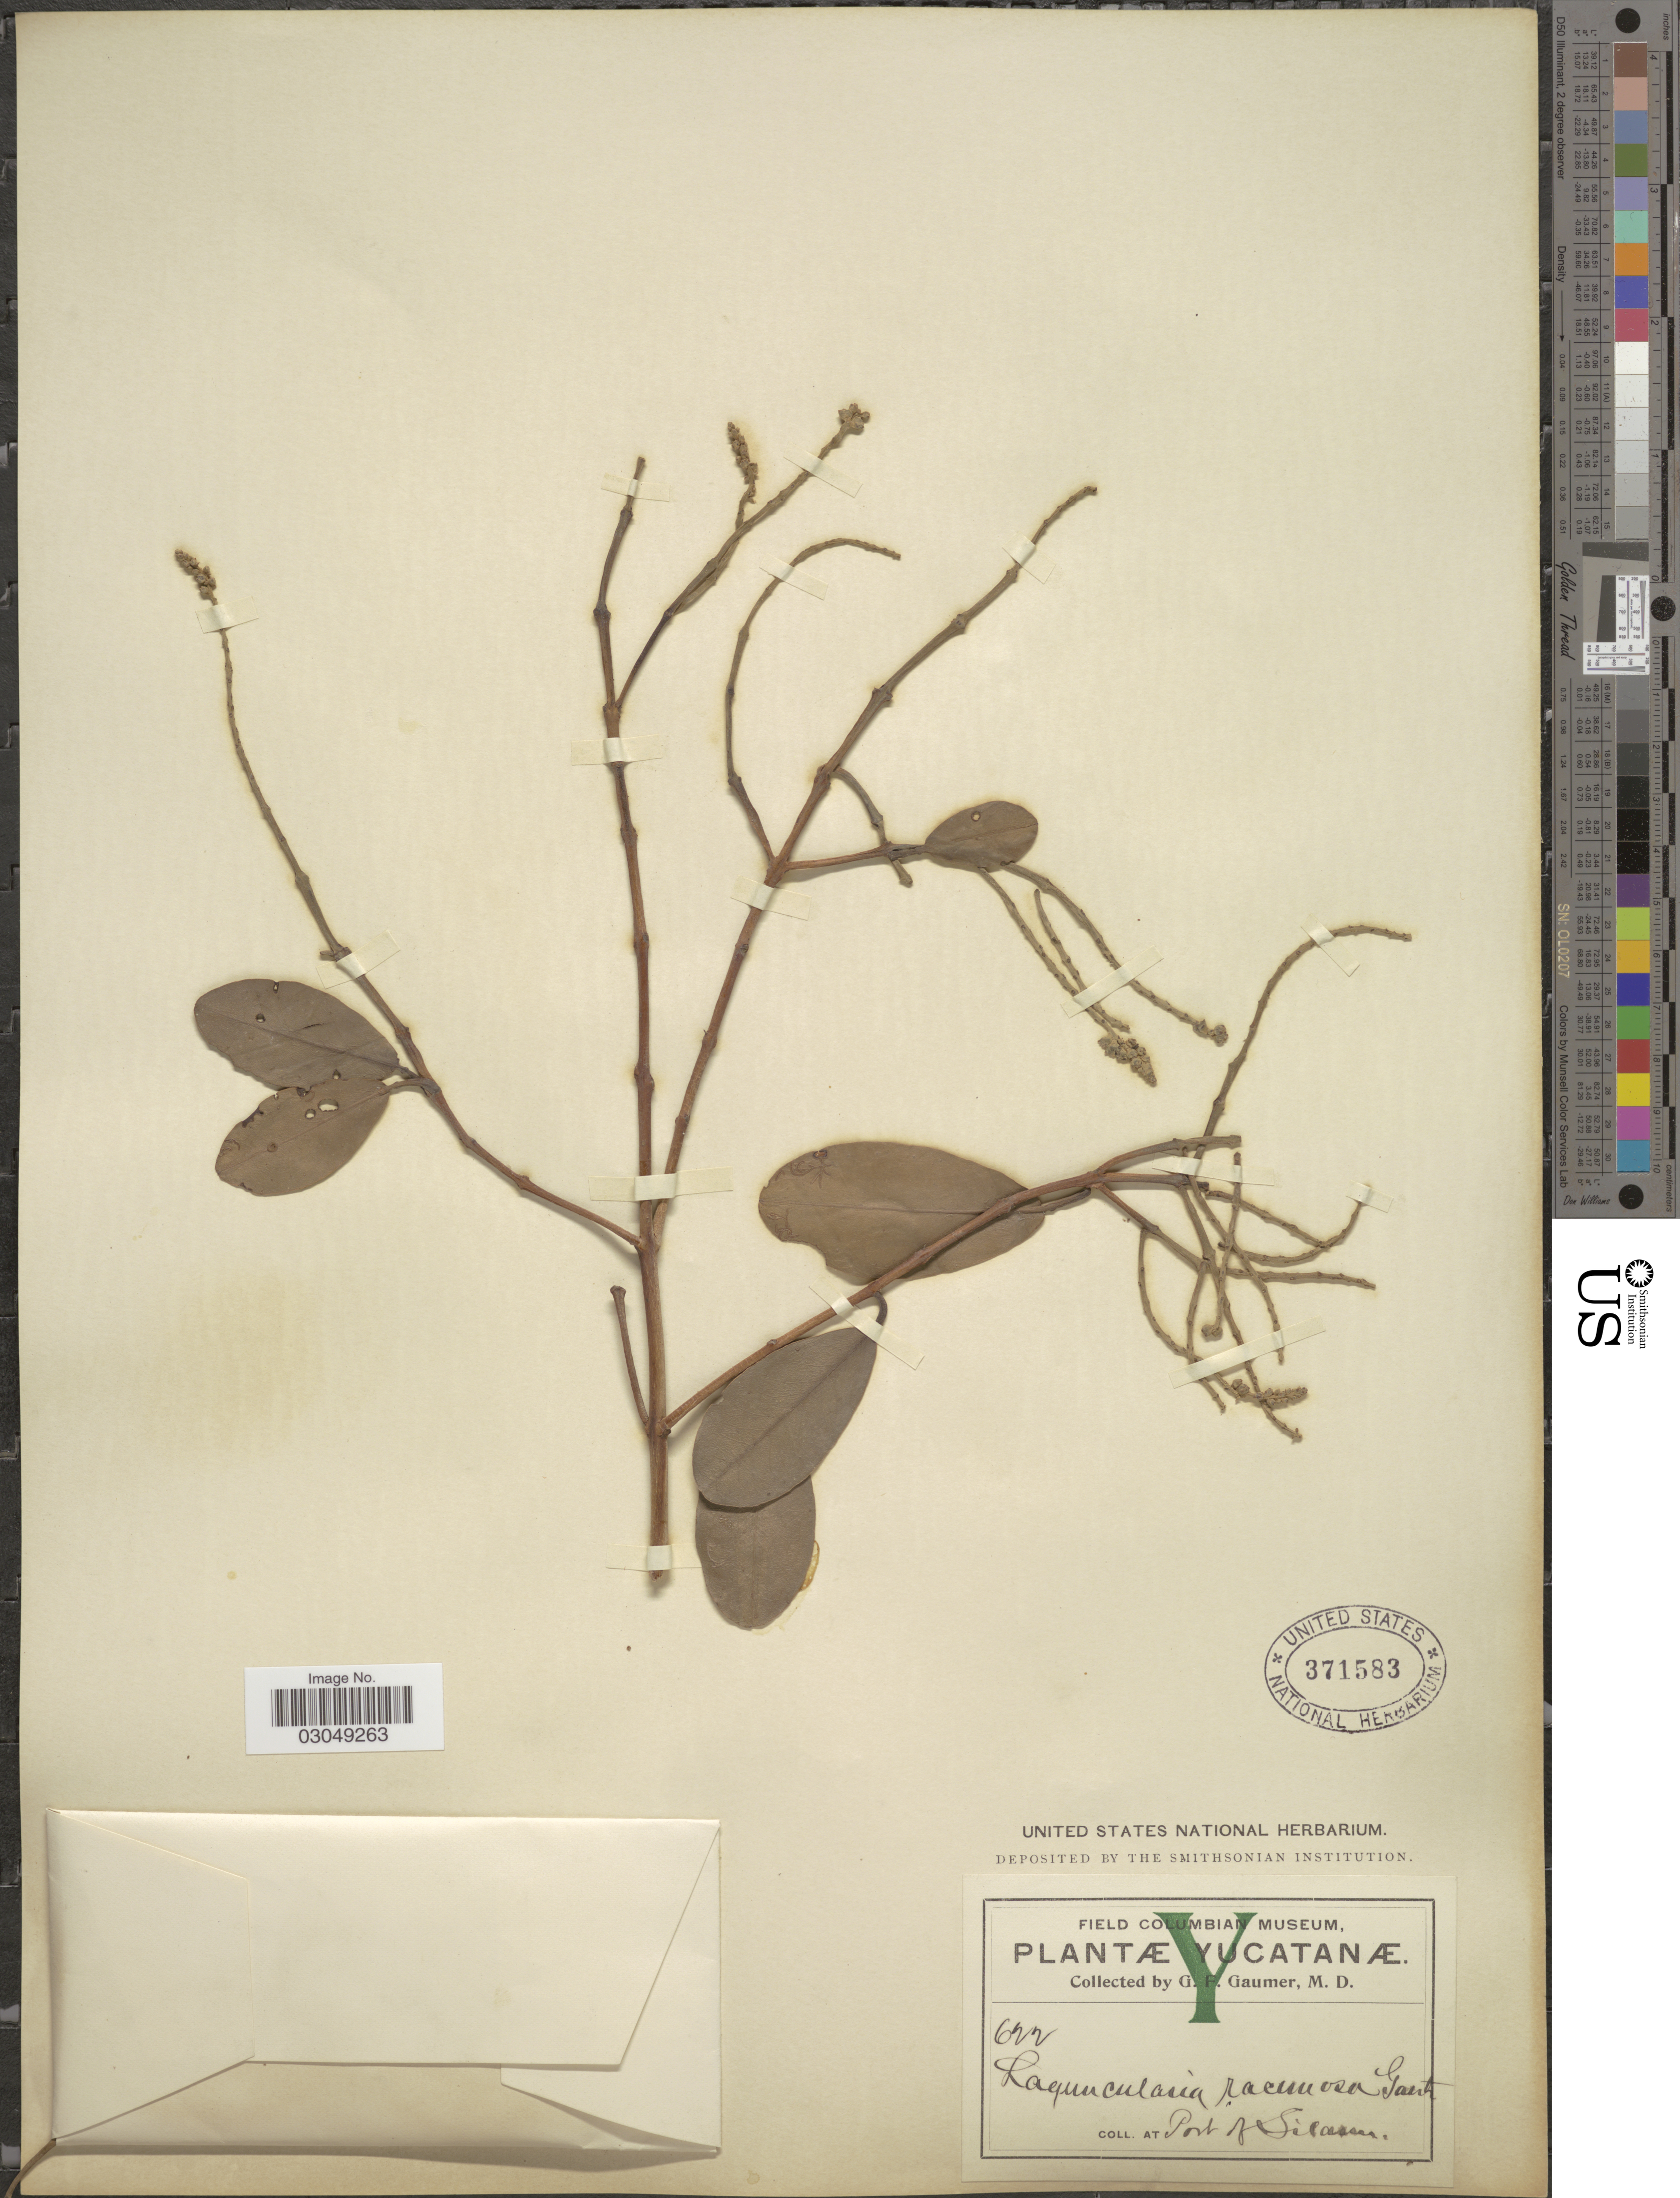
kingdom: Plantae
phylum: Tracheophyta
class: Magnoliopsida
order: Myrtales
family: Combretaceae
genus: Laguncularia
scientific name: Laguncularia racemosa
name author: (L.) C.F. Gaertn.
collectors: G. F. Gaumer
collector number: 622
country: Mexico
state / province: Yucatán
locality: Port of Silassu.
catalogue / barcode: US 371583